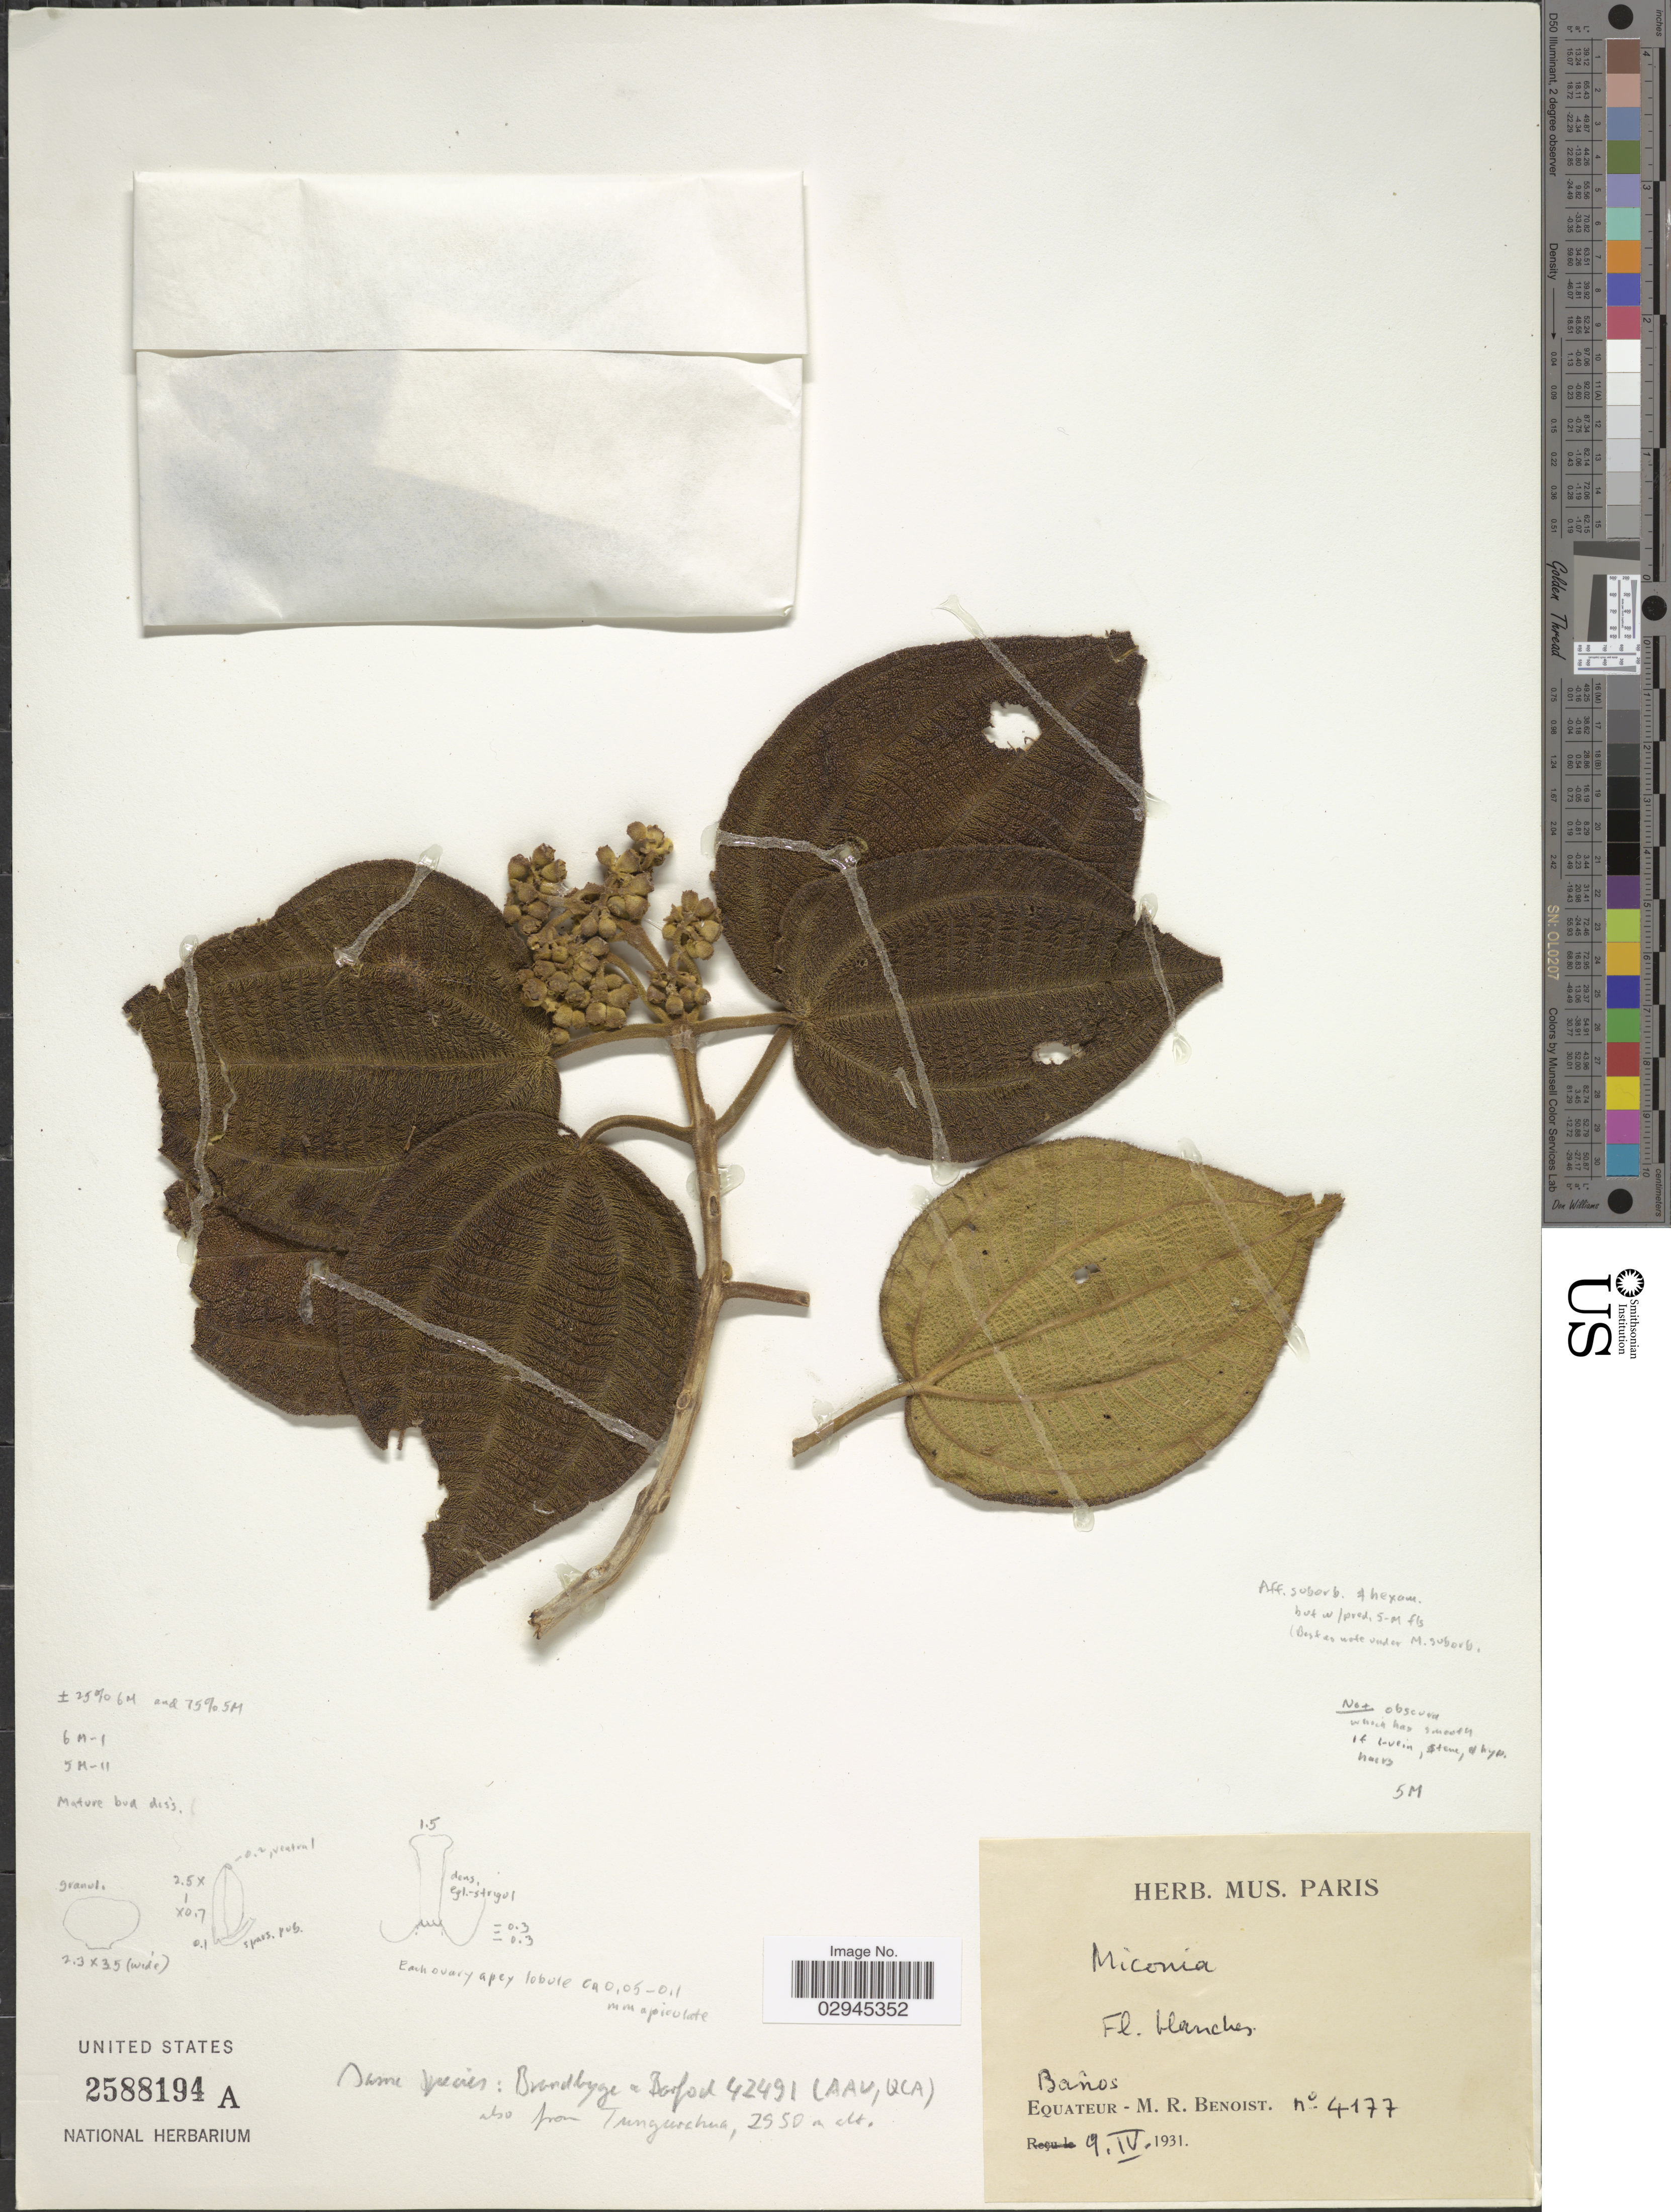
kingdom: Plantae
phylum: Tracheophyta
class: Magnoliopsida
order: Myrtales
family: Melastomataceae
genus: Miconia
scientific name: Miconia sp.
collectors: M. Benoist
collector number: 4177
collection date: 1931-04-09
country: Ecuador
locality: Baños.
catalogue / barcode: US 2588194A